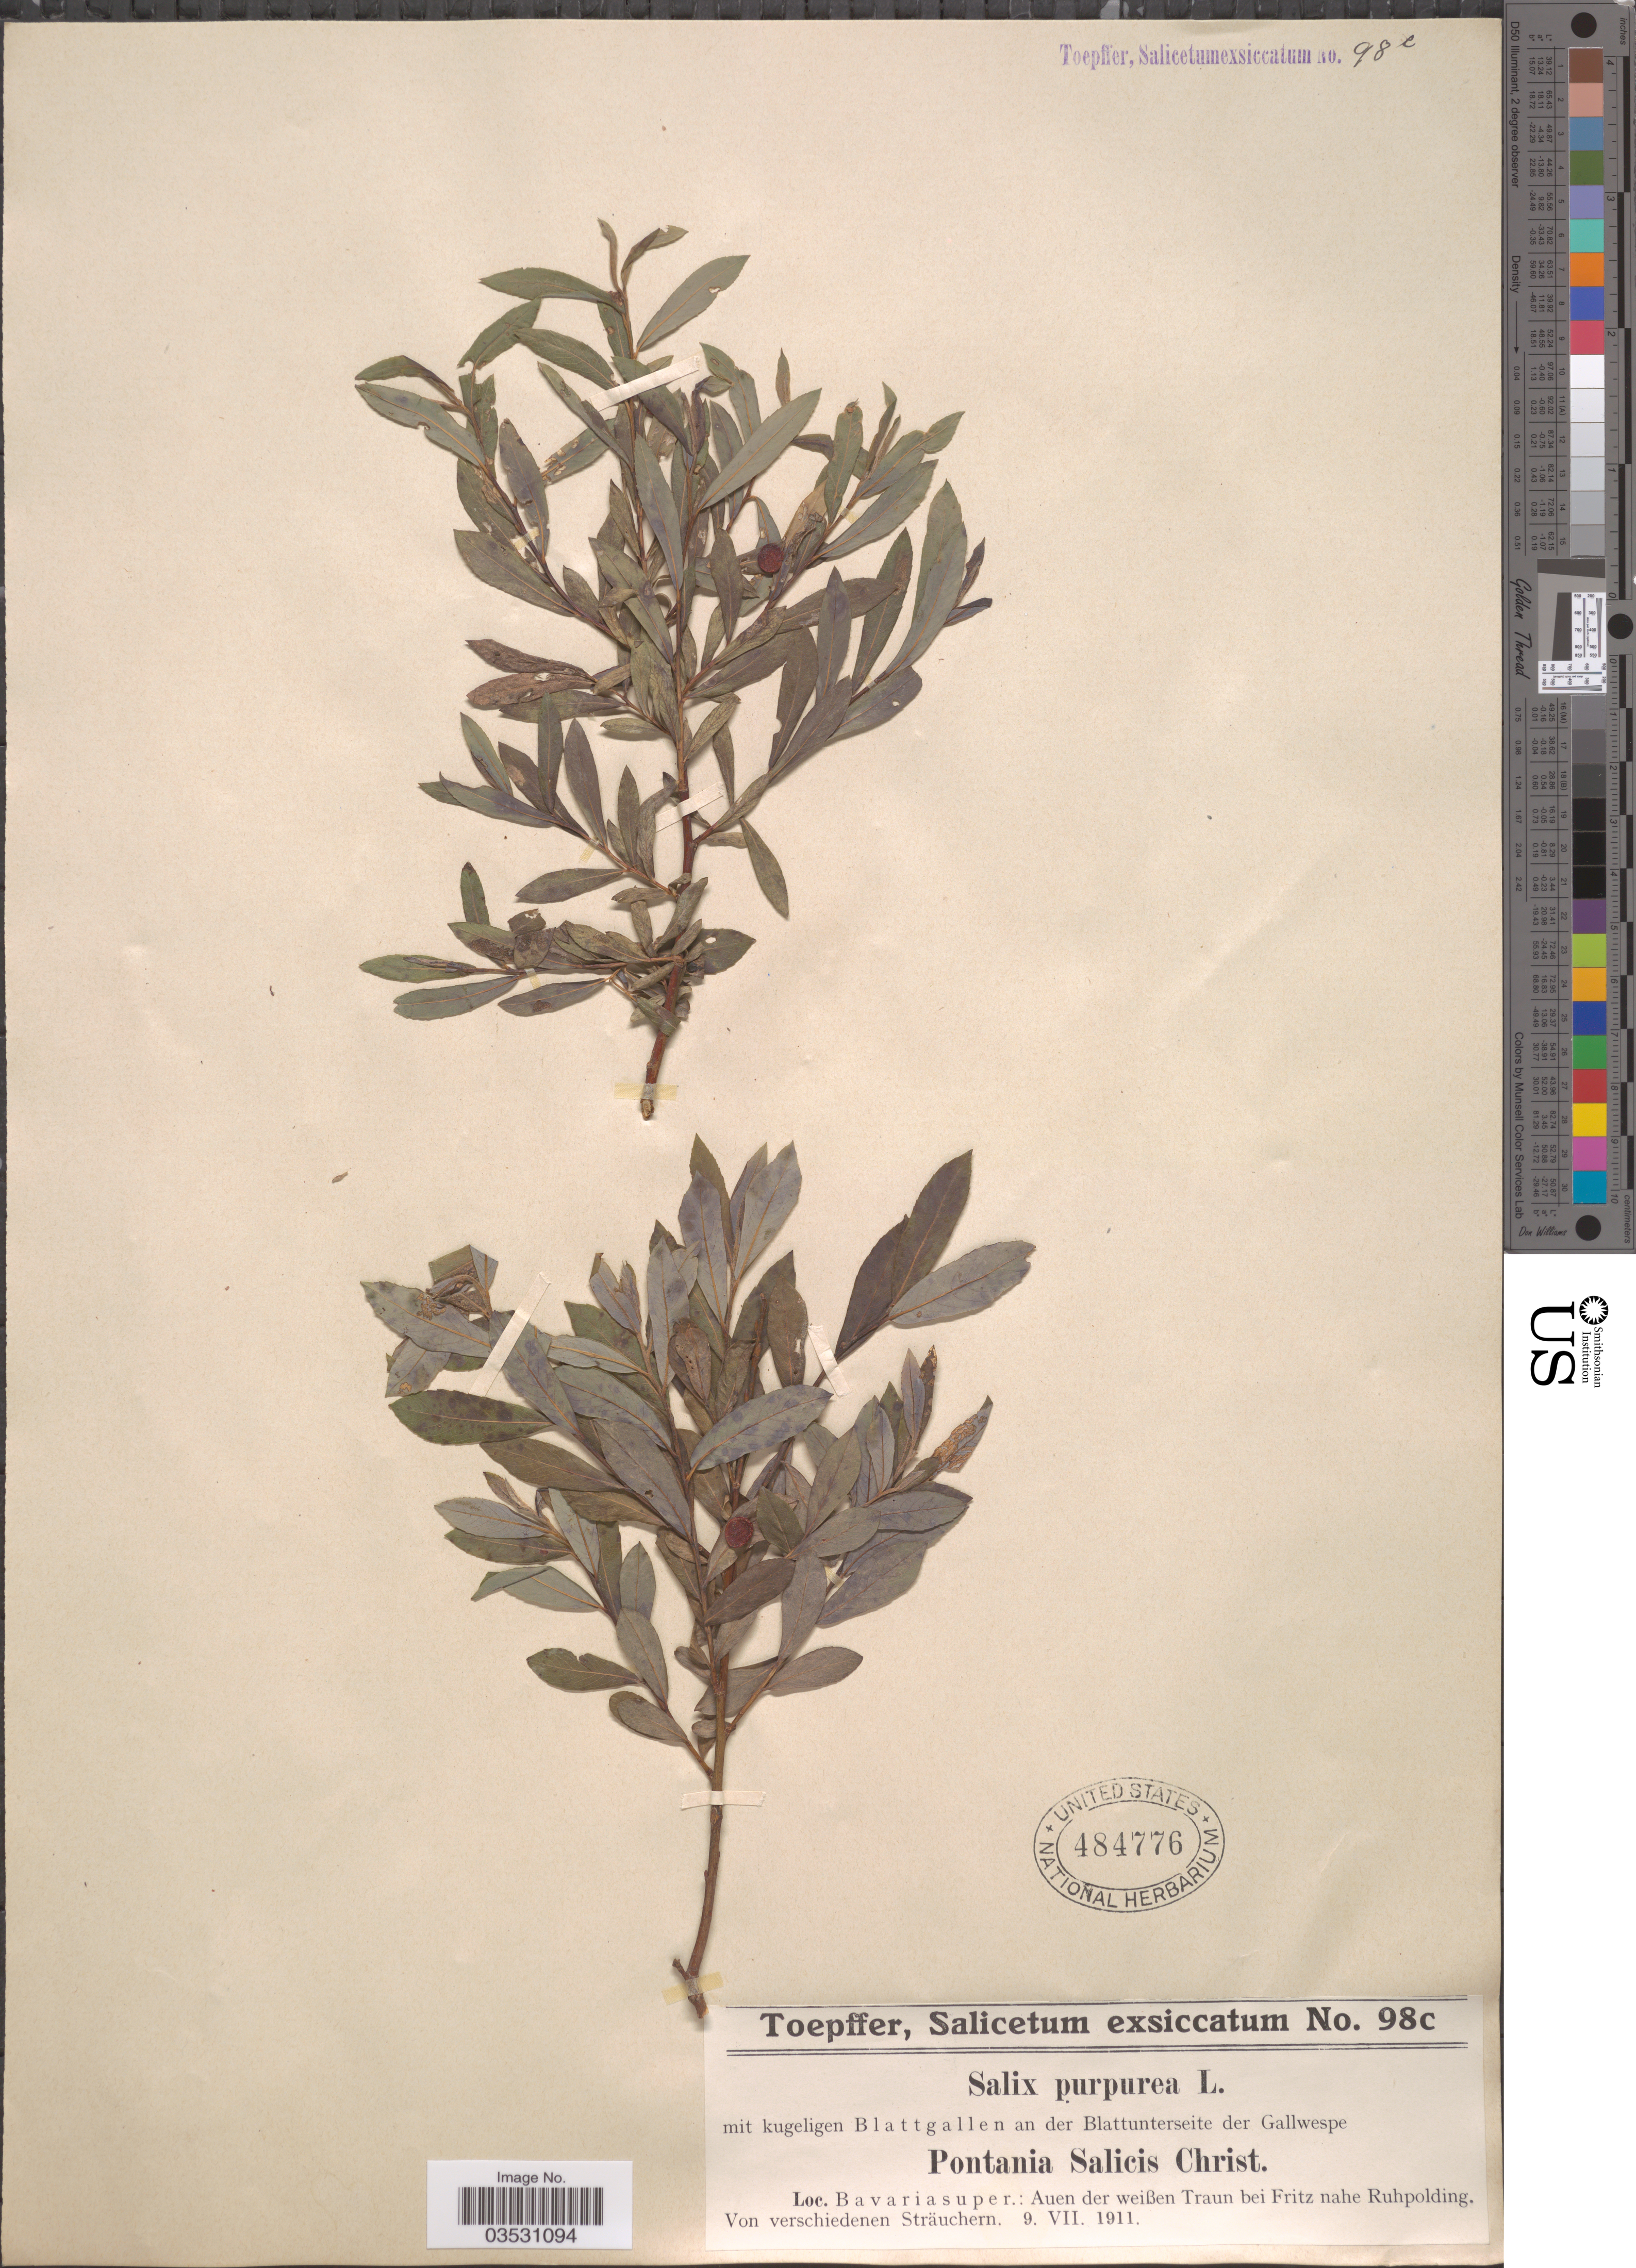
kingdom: Plantae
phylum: Tracheophyta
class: Magnoliopsida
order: Malpighiales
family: Salicaceae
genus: Salix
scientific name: Salix purpurea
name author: L.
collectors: A. Toepffer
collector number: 98c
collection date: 1911-07-09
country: Germany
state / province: Bayern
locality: Bavaria super.: Auen der weißen Traun bei Fritz nahe Ruhpolding.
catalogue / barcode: US 484776